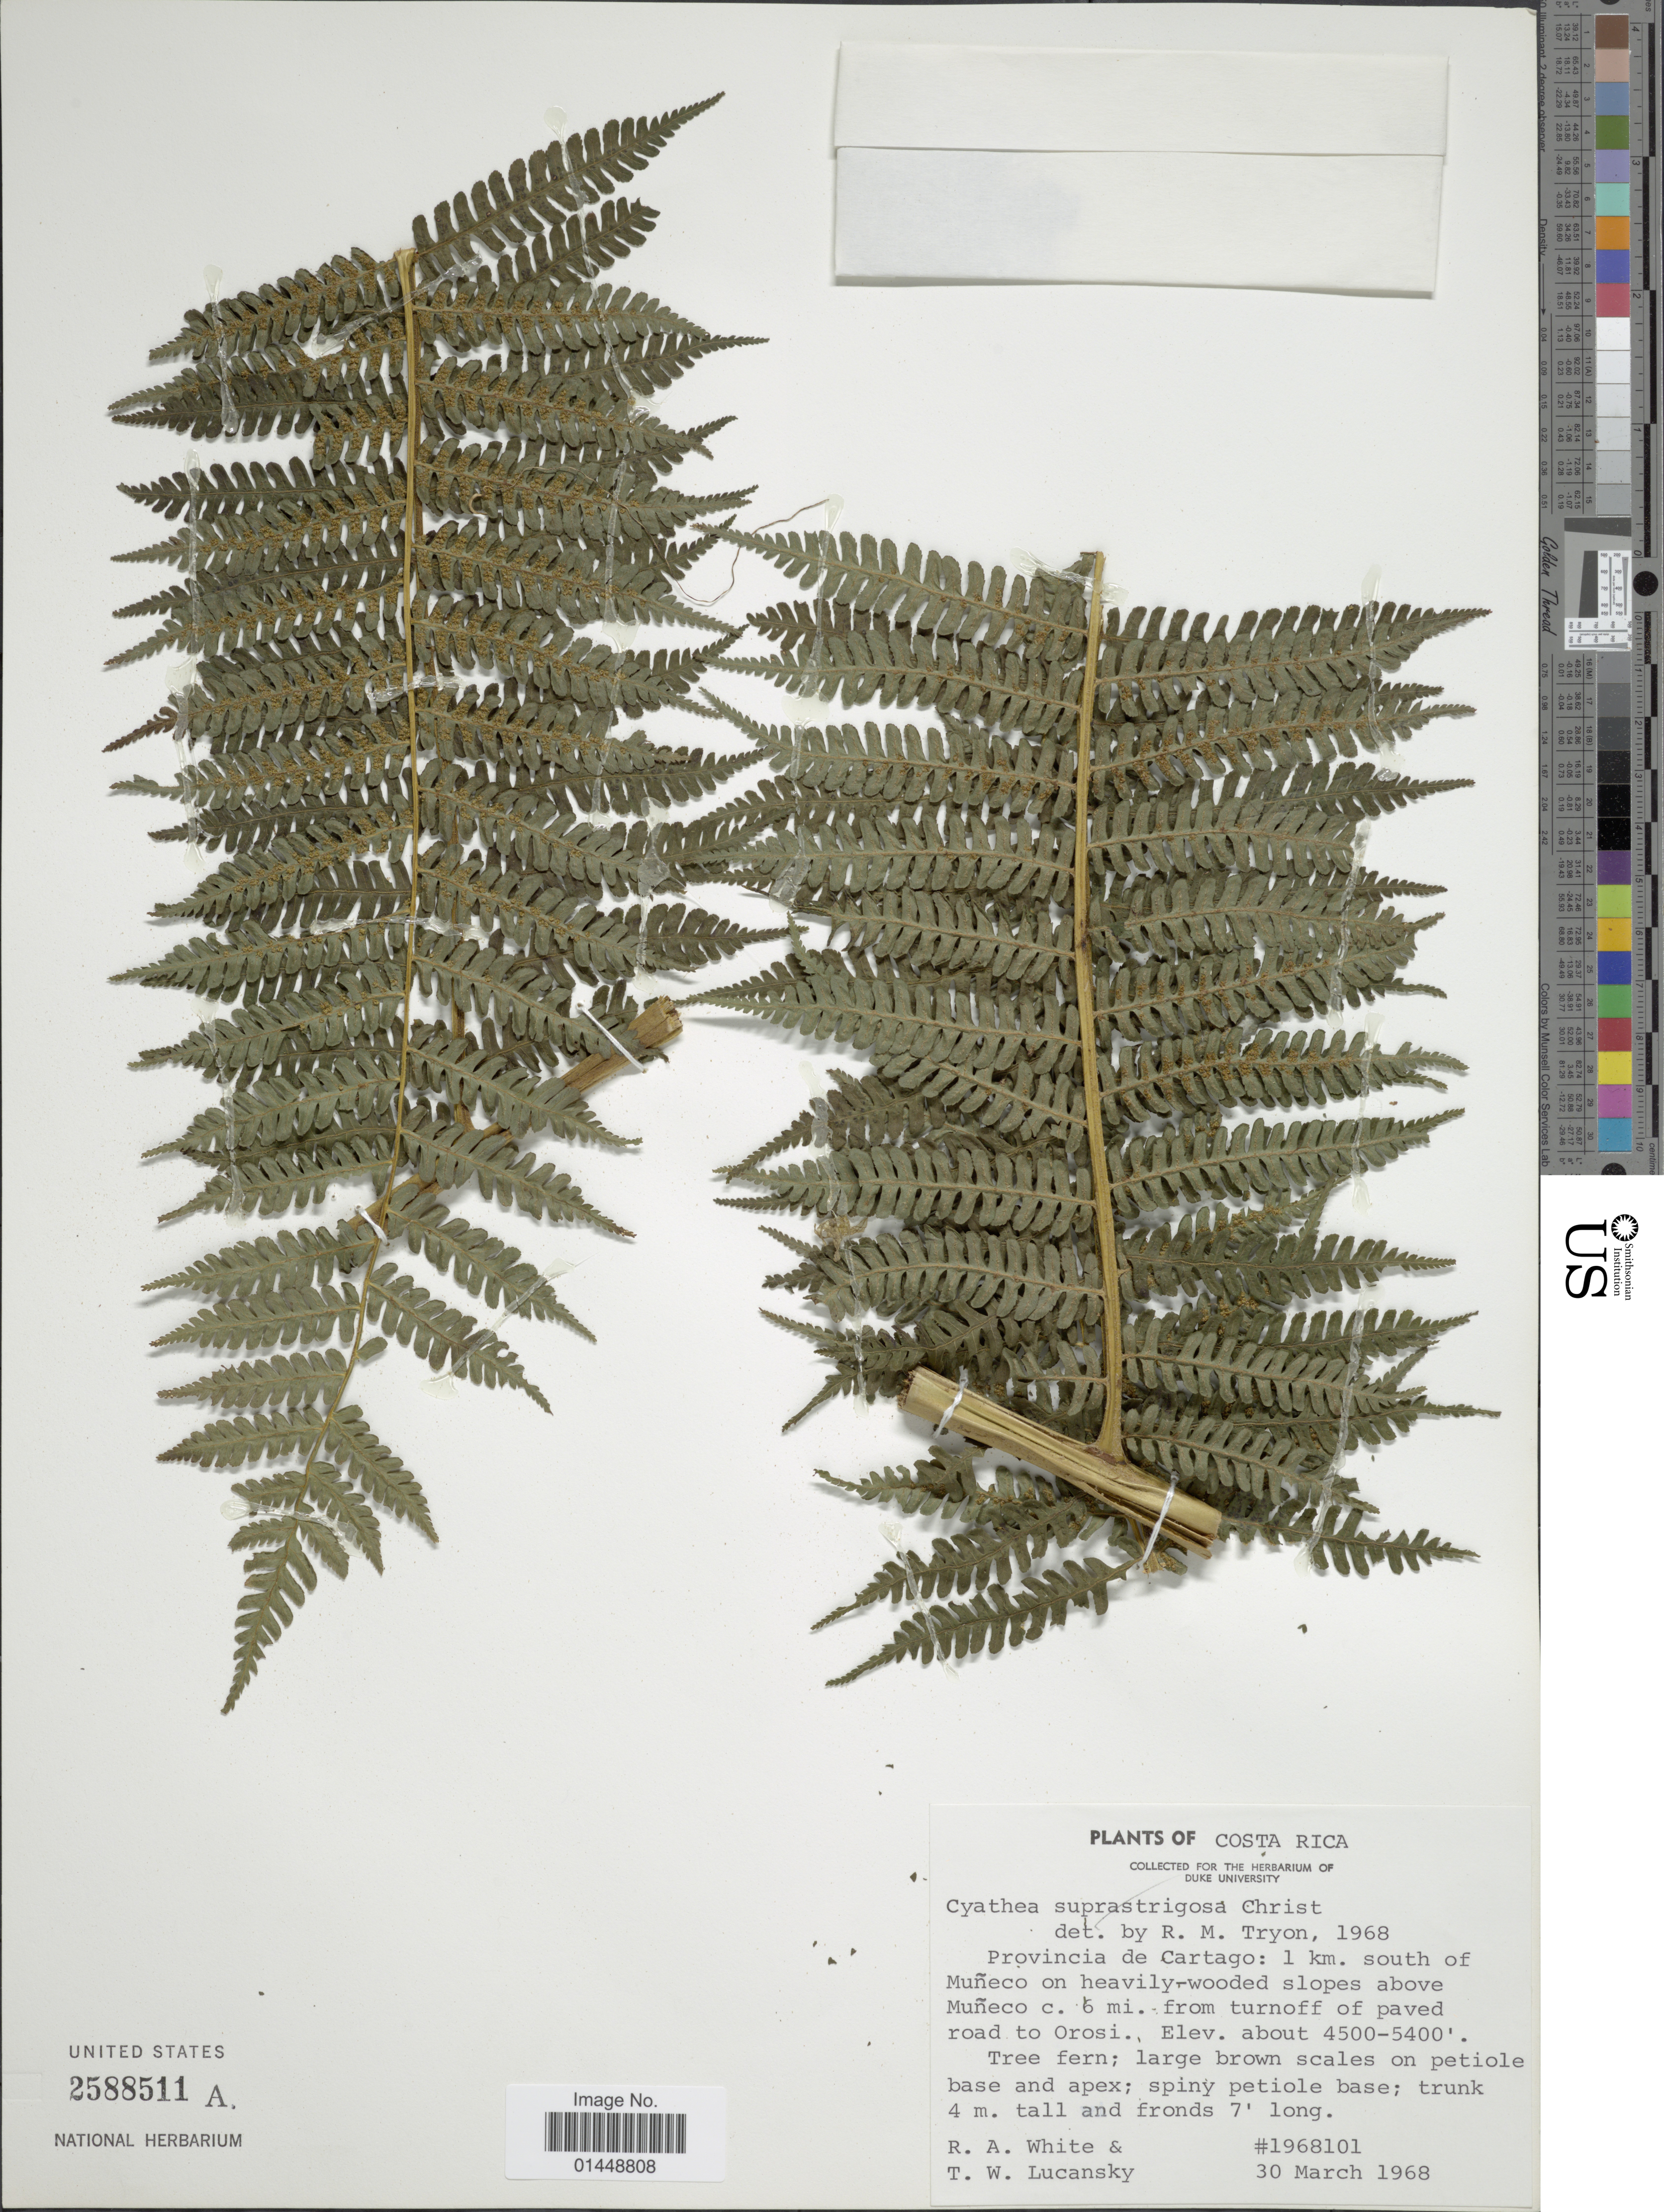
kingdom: Plantae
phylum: Tracheophyta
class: Polypodiopsida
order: Cyatheales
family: Cyatheaceae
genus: Cyathea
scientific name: Cyathea fulva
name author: (M. Martens & Galeotti) Fée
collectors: R. A. White & T. Lucansky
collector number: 1968101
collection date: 1968-03-30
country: Costa Rica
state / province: Cartago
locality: Provincia de Cartago: 1 km. south of Muñeco on heavily-wooded slopes above Muñeco c. 6 mi. from turnoff of paved road to Orosi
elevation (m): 1372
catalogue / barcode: US 2588511A